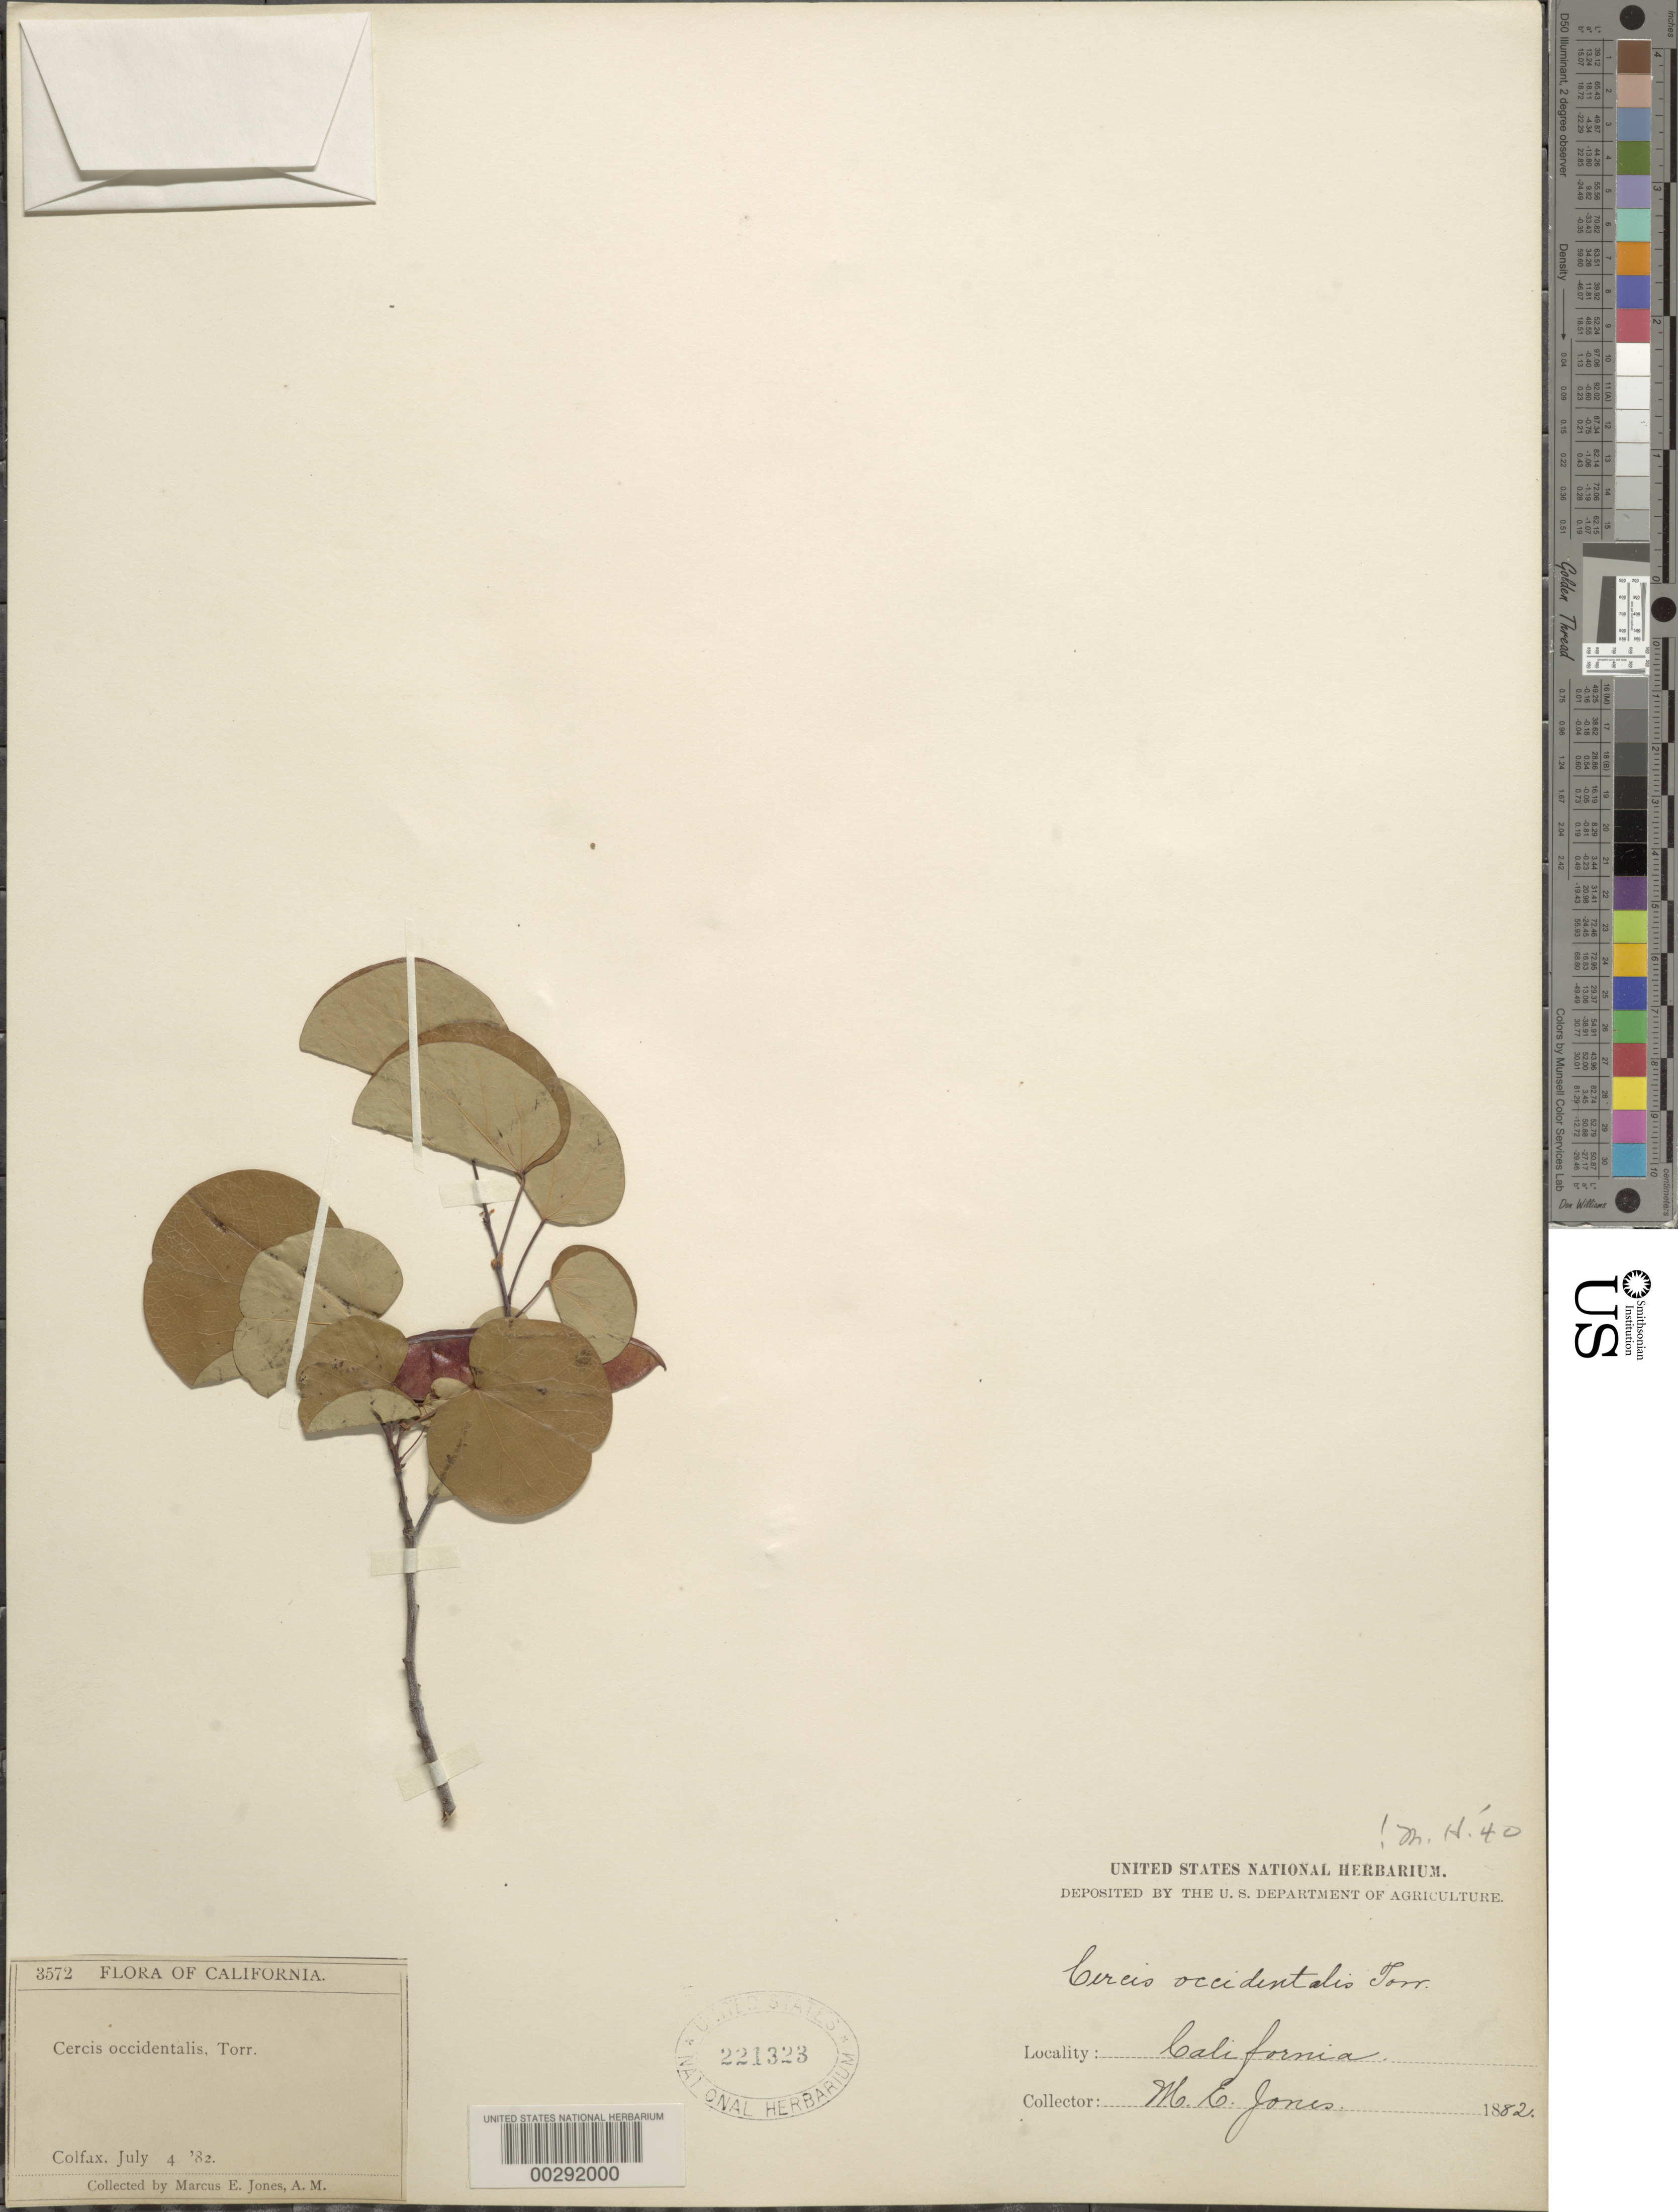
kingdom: Plantae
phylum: Tracheophyta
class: Magnoliopsida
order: Fabales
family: Fabaceae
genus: Cercis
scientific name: Cercis occidentalis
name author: Torr. ex A. Gray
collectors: M. E. Jones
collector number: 3572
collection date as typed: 04 Jul 1882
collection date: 1882-07-04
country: United States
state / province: California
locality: Colfax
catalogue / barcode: US 221323